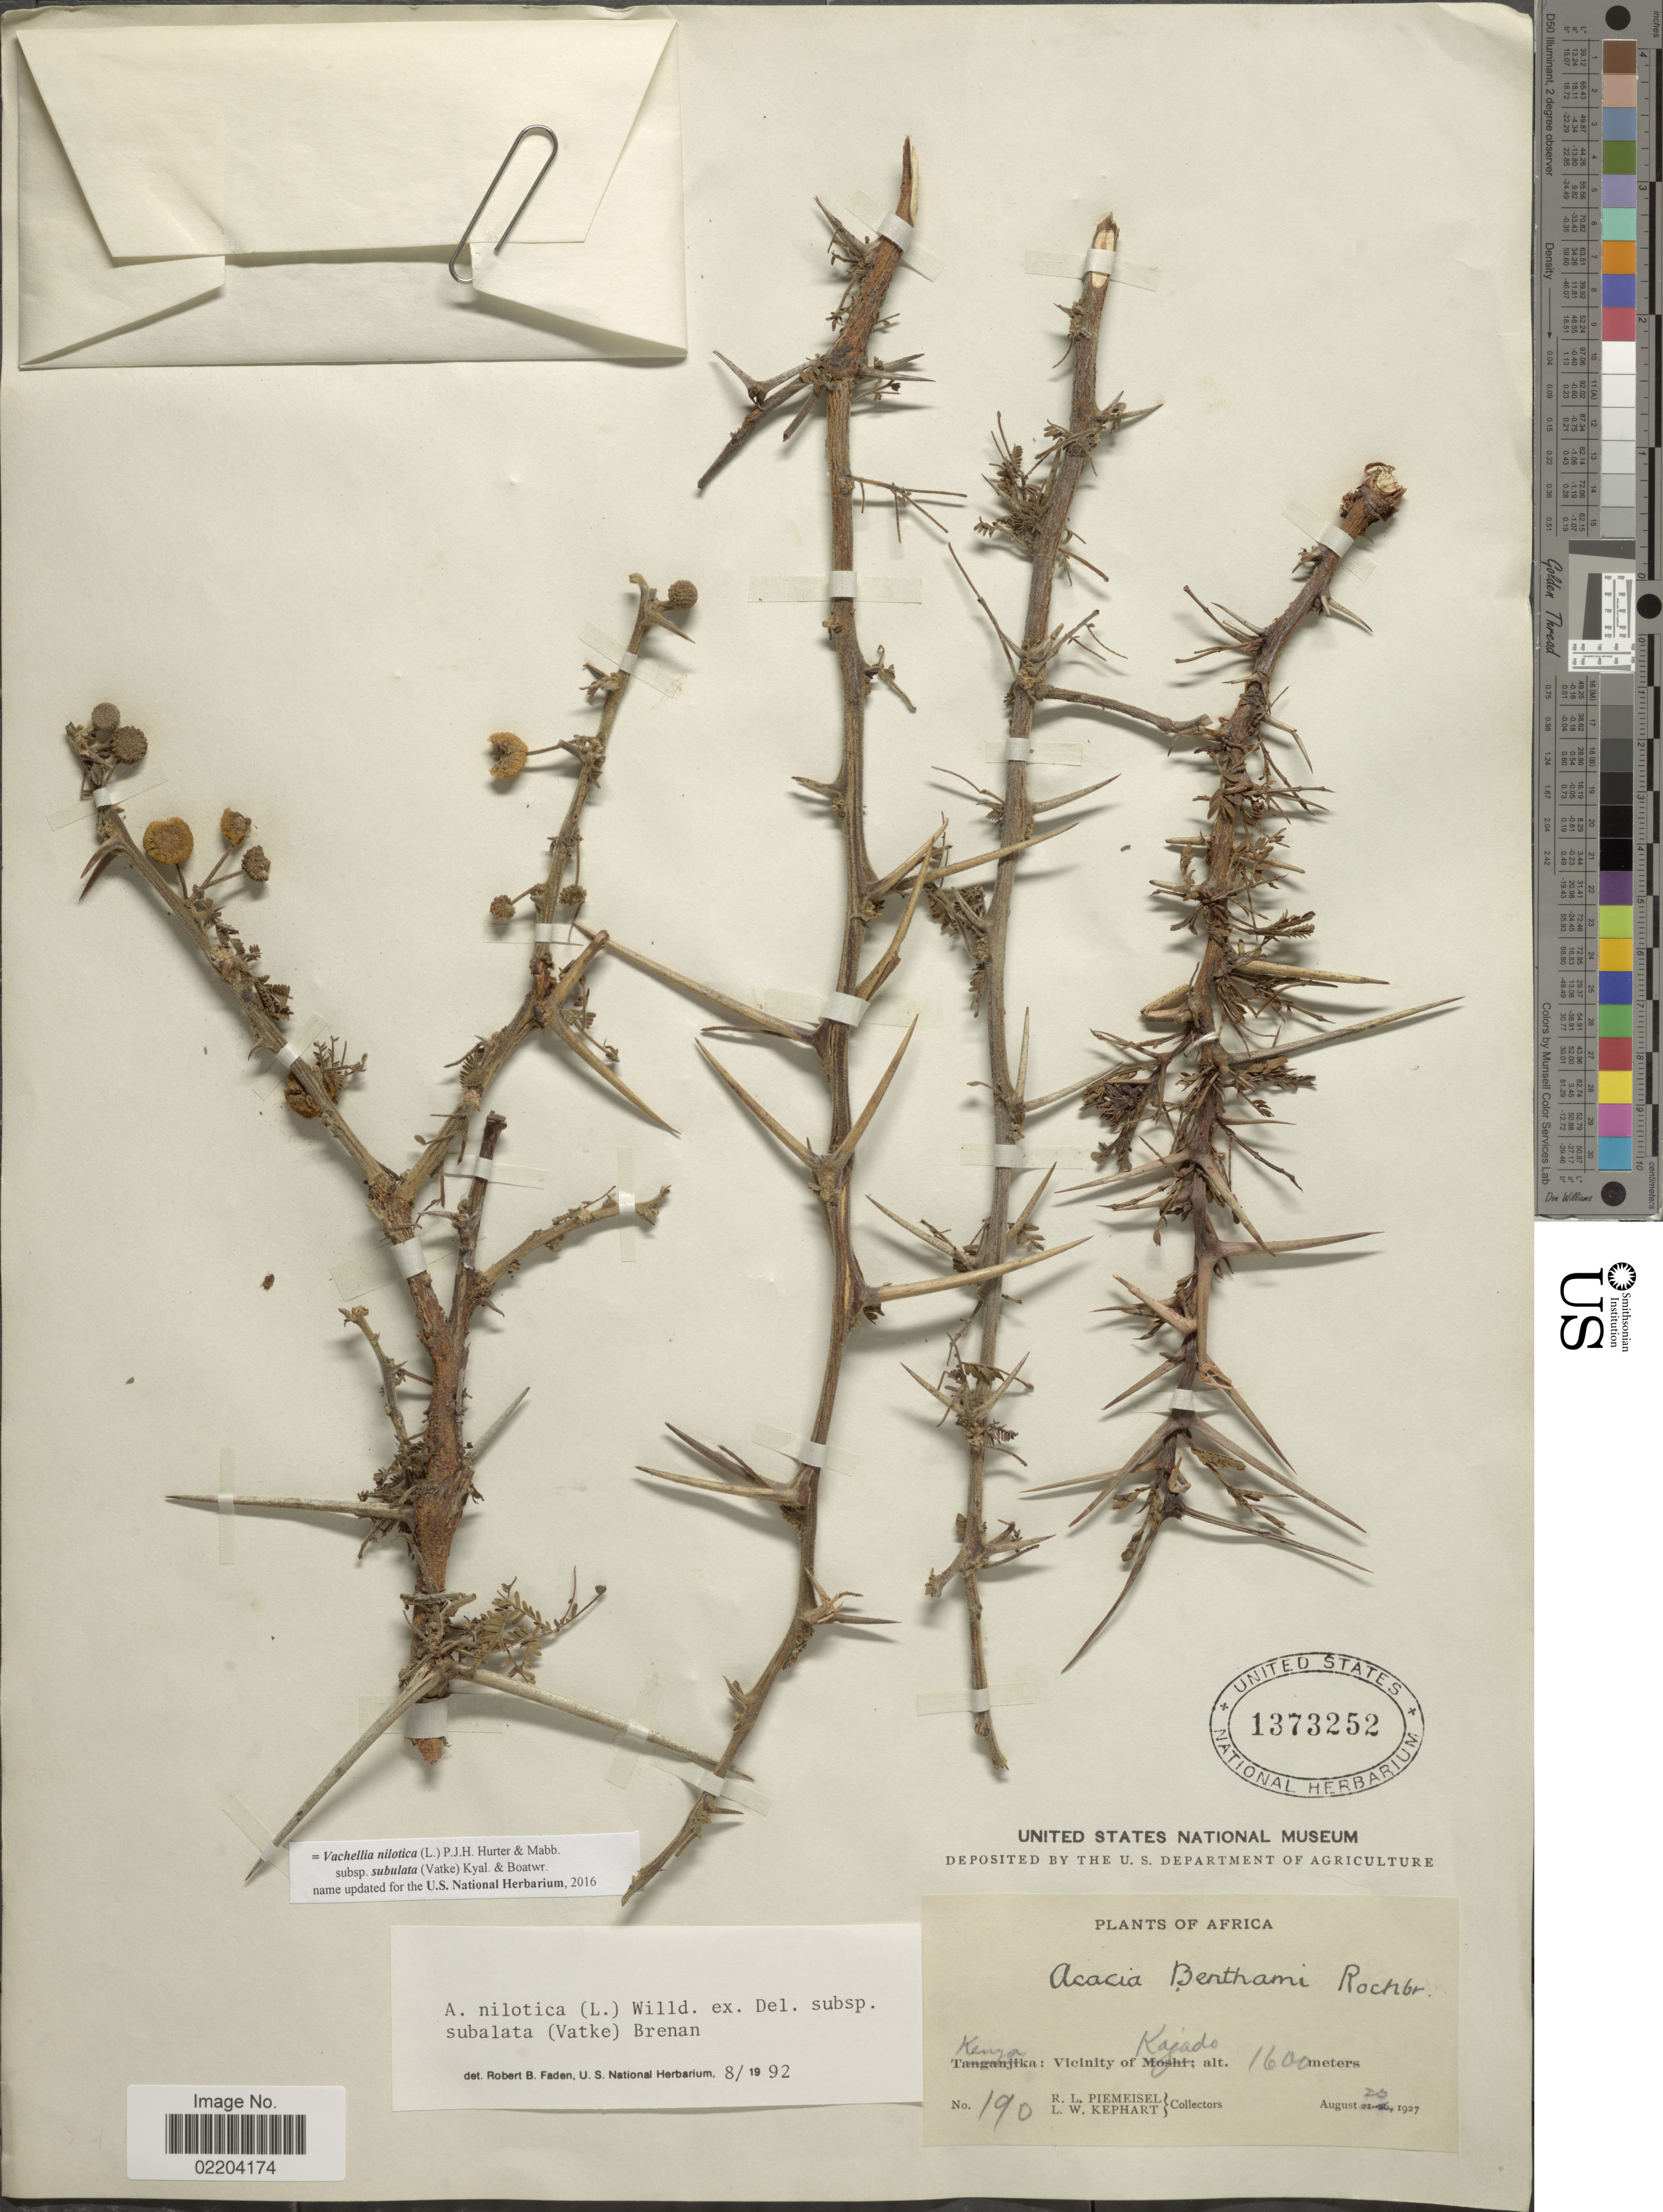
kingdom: Plantae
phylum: Tracheophyta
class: Magnoliopsida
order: Fabales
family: Fabaceae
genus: Vachellia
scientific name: Vachellia nilotica subsp. subalata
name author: (Vatke) Kyal. & Boatwr.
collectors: R. L. Piemeisel & L. W. Kephart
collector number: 190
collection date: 1927-08-20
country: Kenya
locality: Kenya: Vicinity of Kajado.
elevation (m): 1600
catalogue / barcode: US 1373252